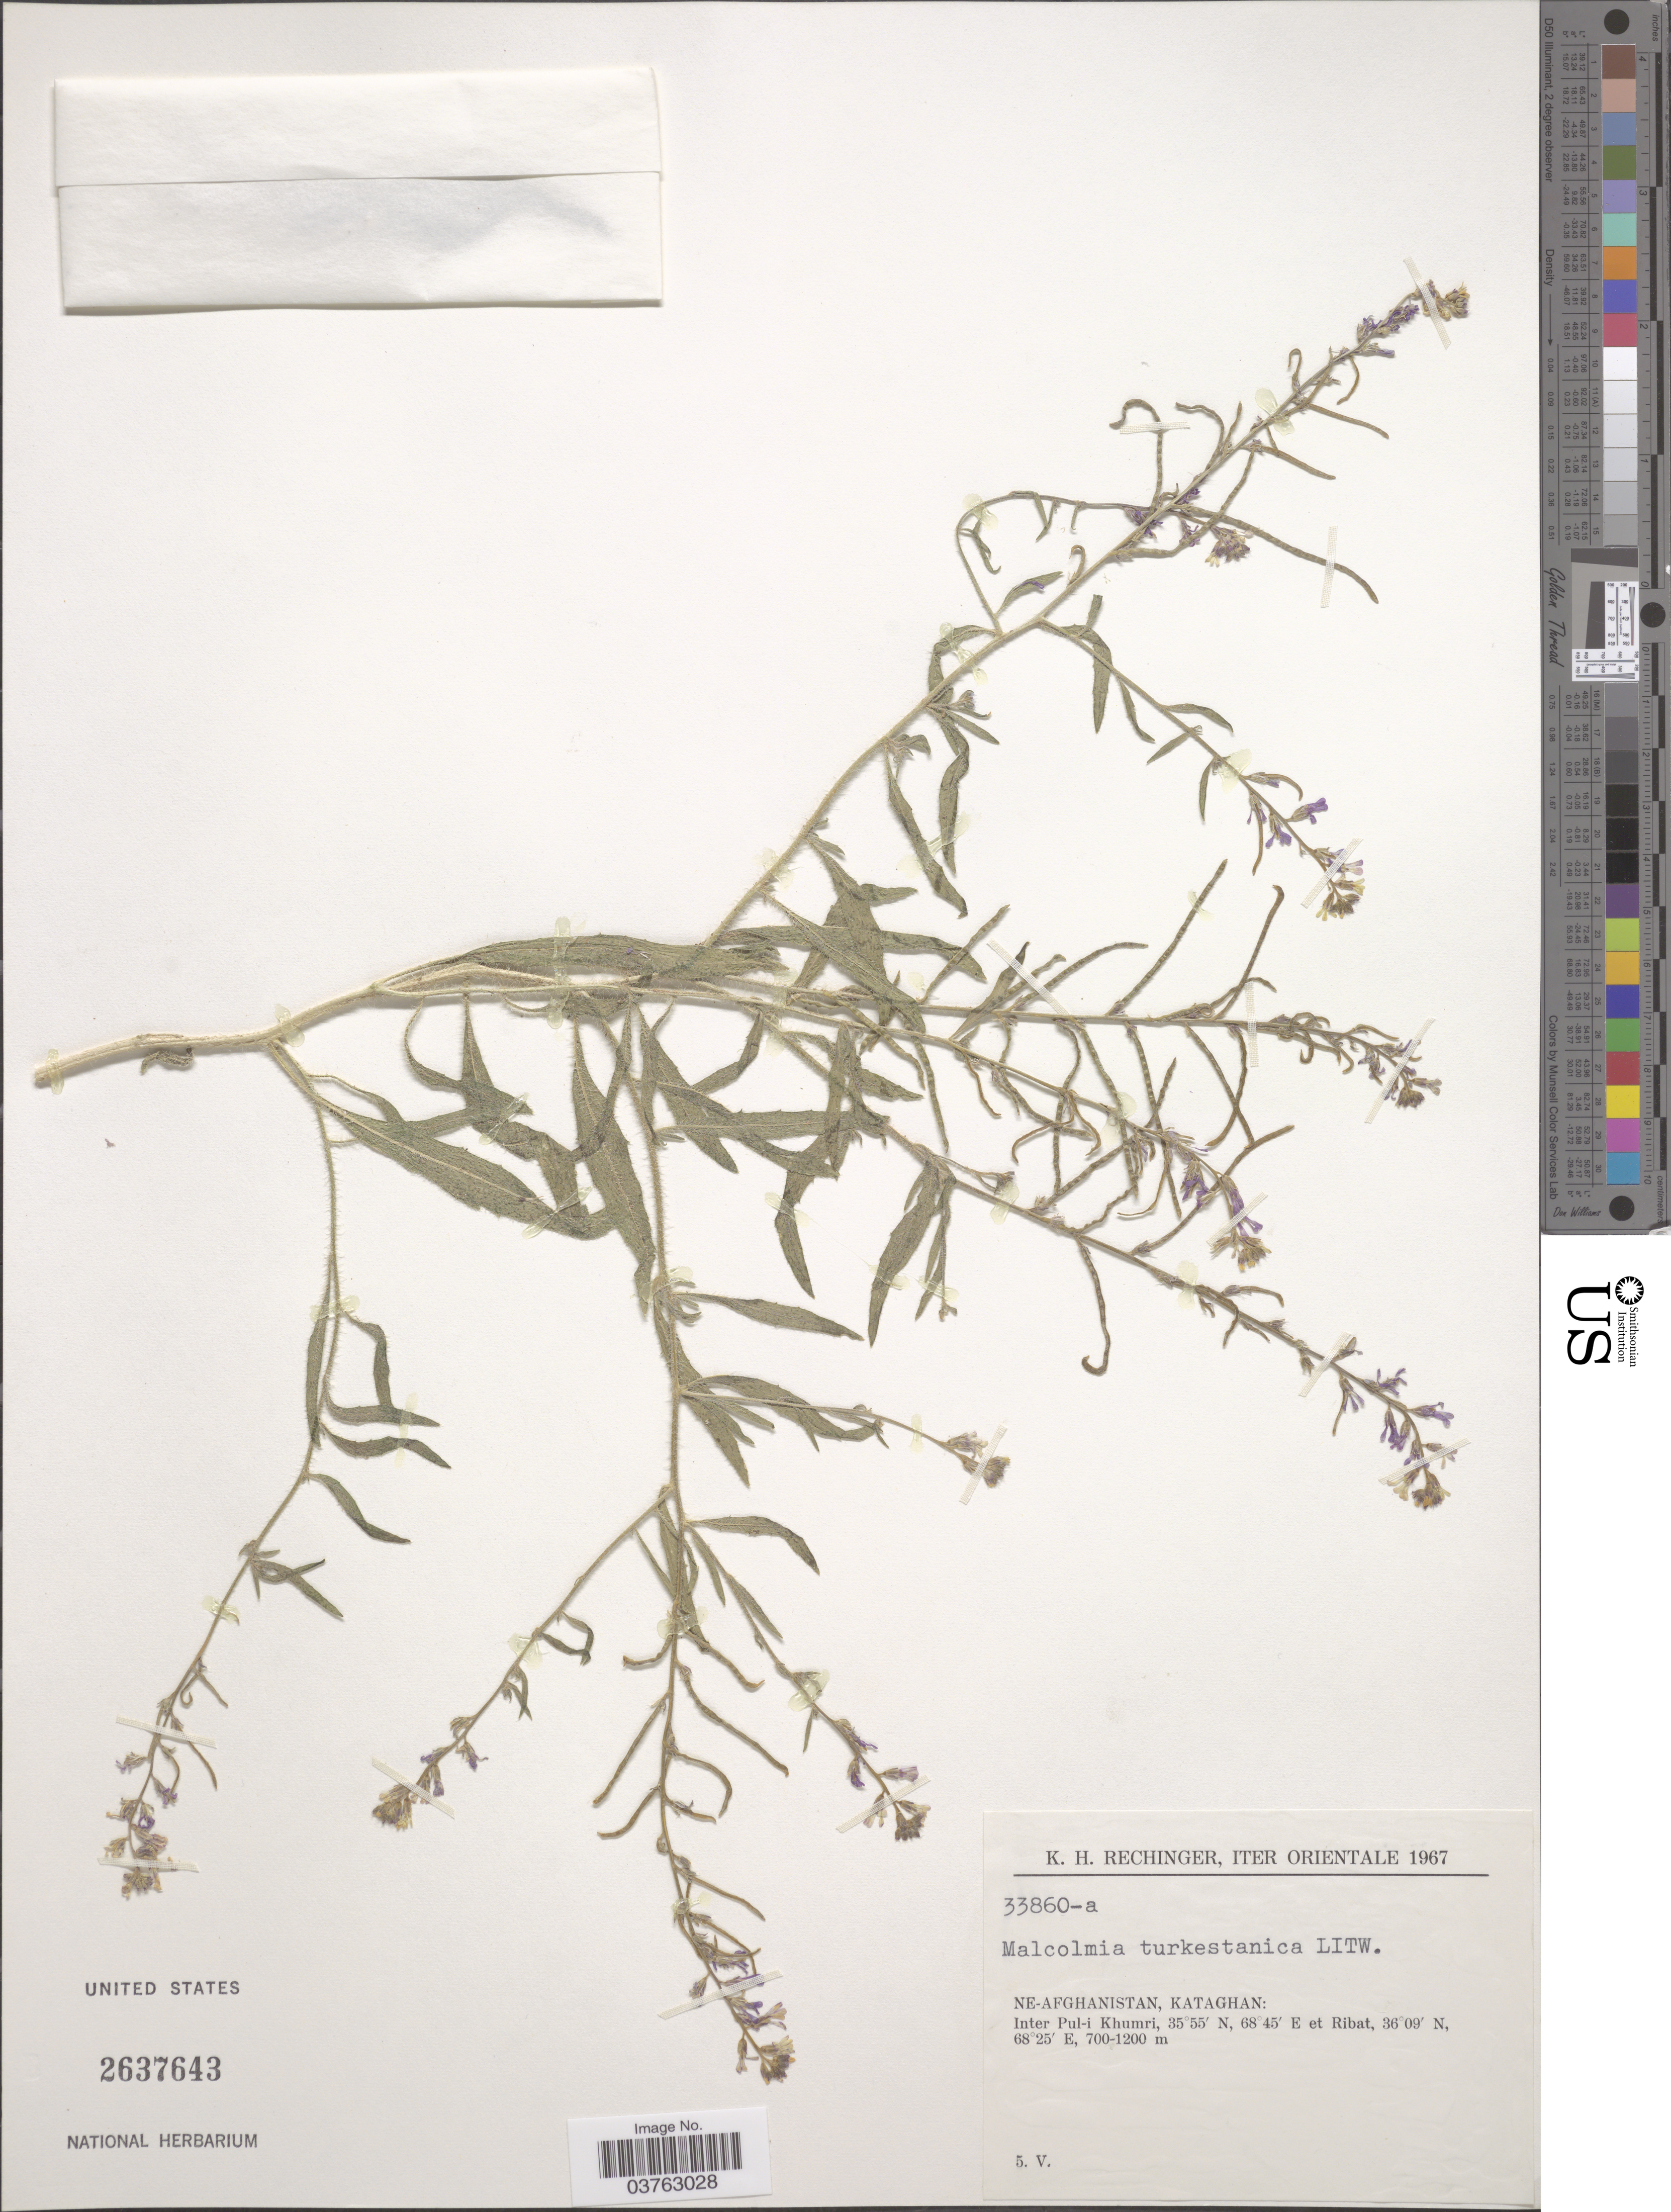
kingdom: Plantae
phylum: Tracheophyta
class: Magnoliopsida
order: Brassicales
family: Brassicaceae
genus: Malcolmia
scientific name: Malcolmia turkestanica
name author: Litv.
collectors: K. H. Rechinger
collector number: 33860-a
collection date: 1967-05-05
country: Afghanistan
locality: Iter Orientale. NE-Afghanistan, Kataghan: Inter Pul-i Khumri et Ribat.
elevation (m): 700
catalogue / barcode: US 2637643